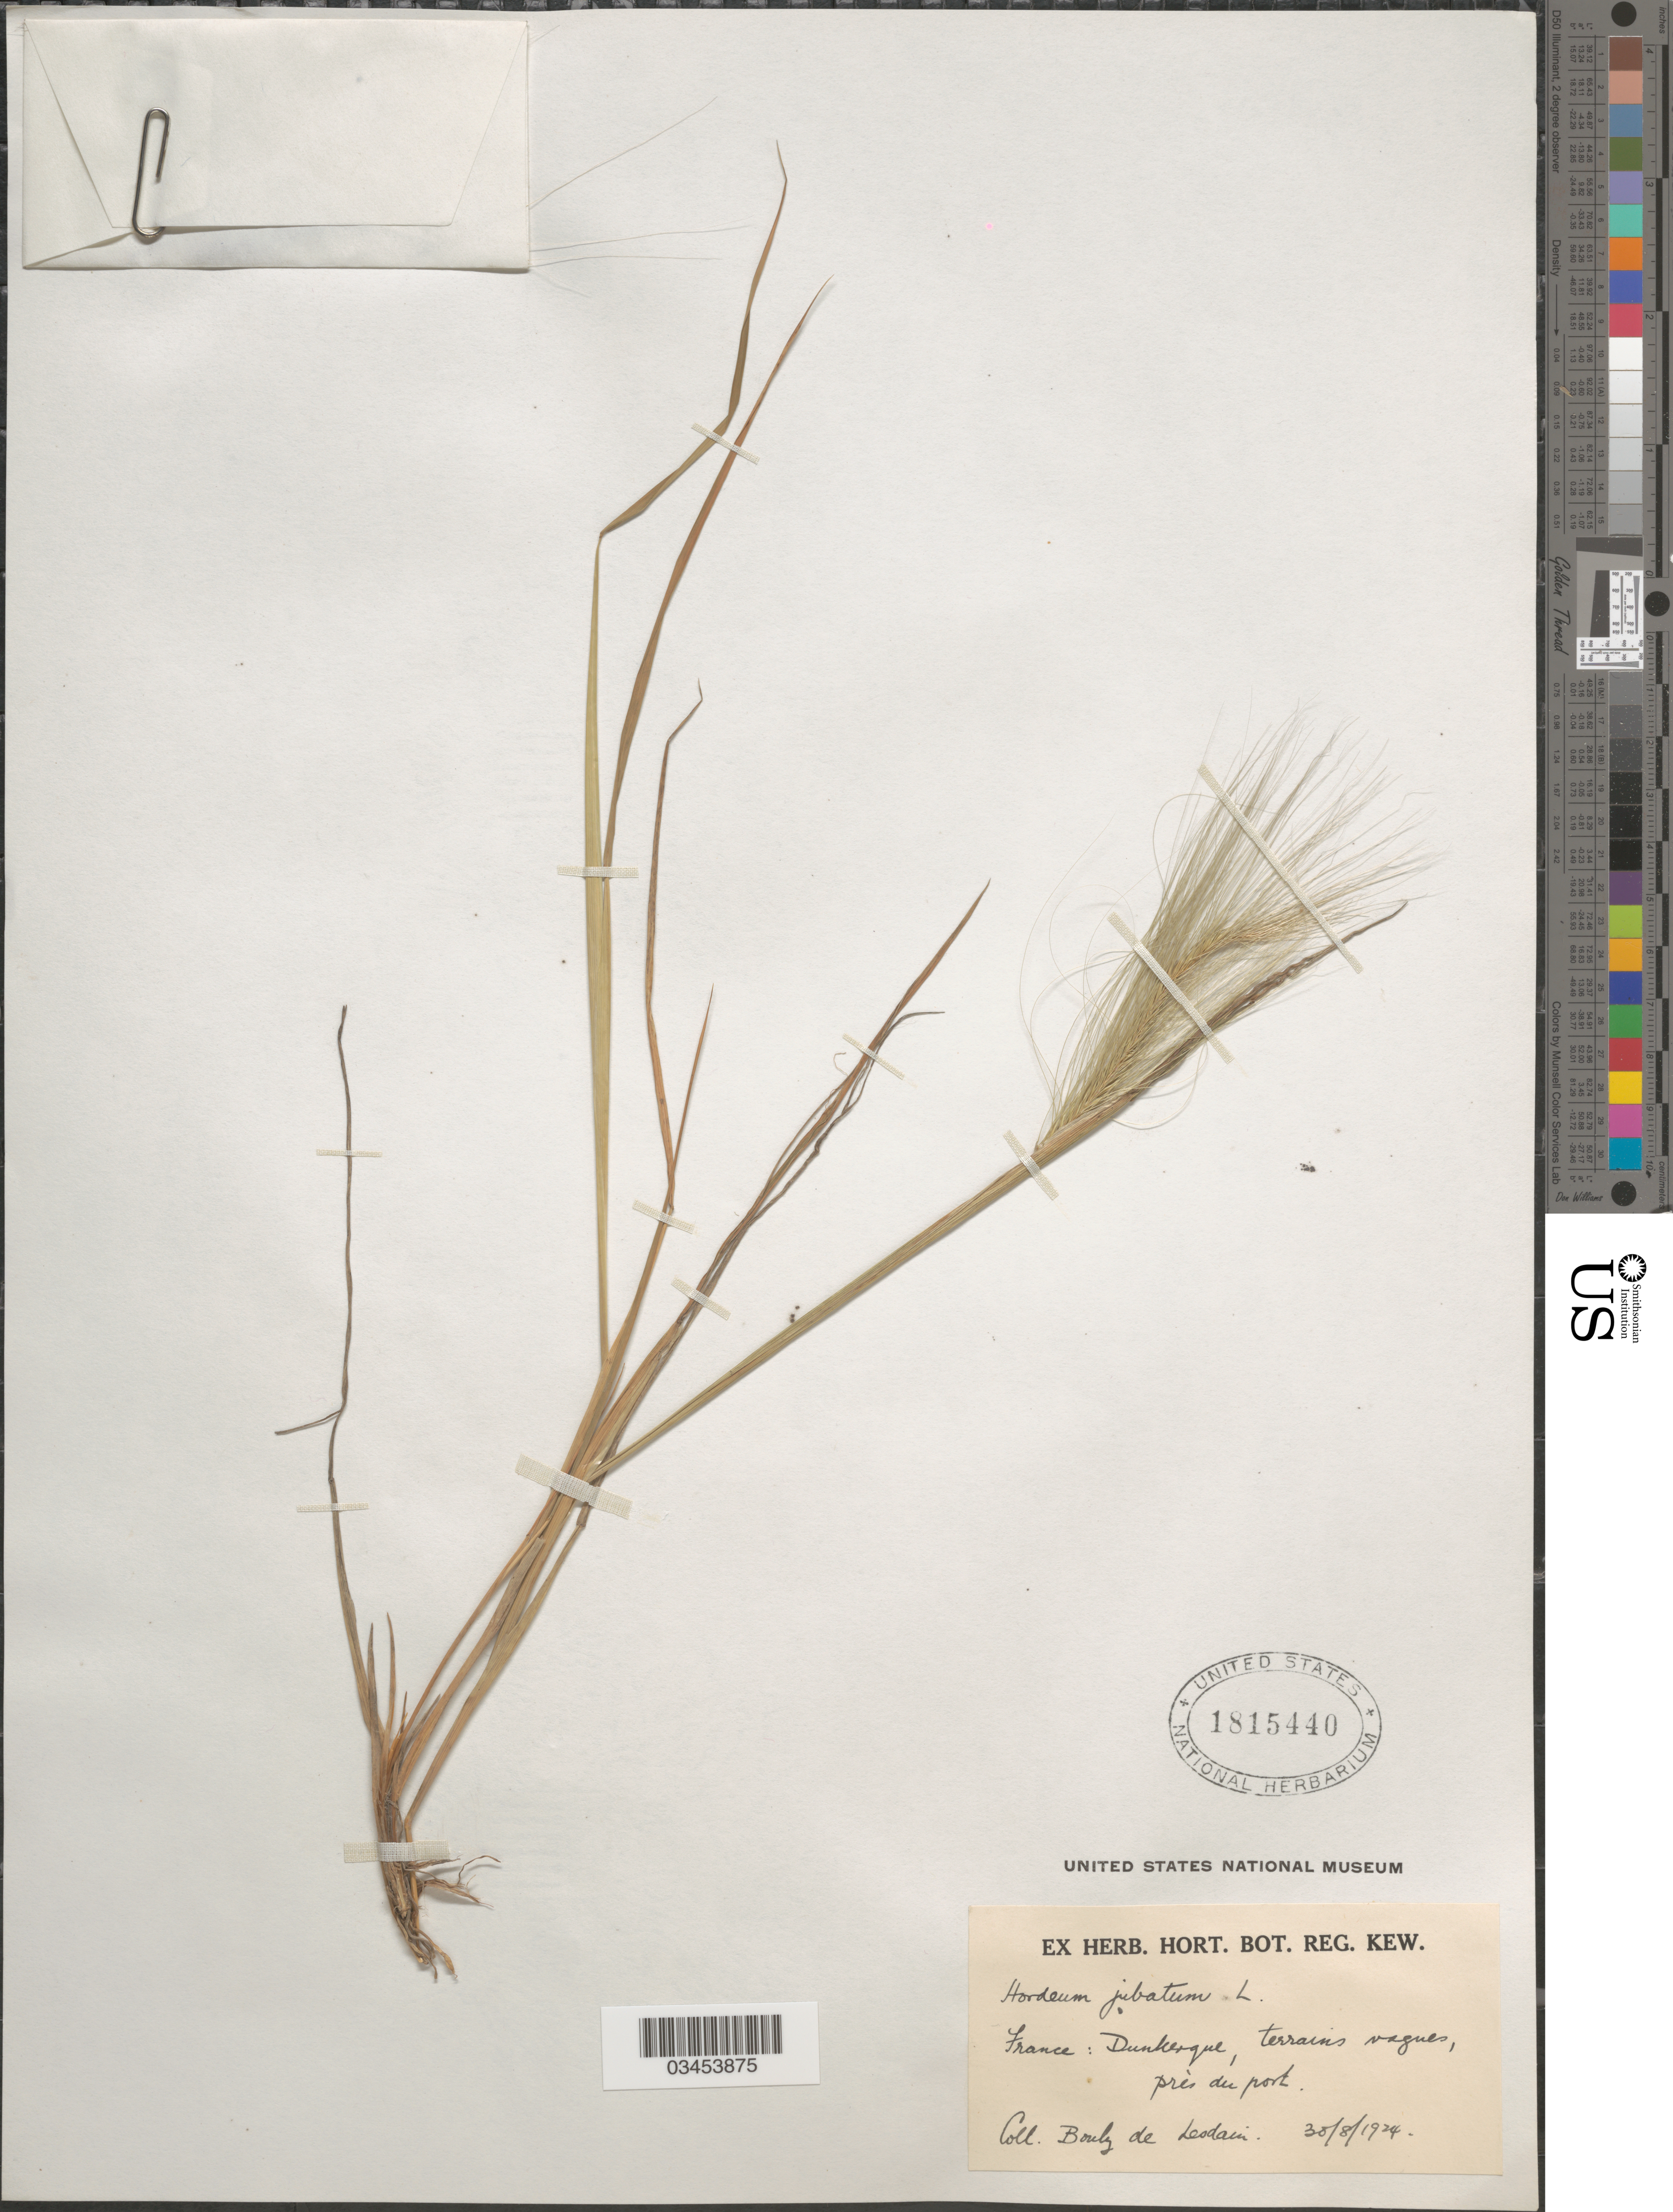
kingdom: Plantae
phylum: Tracheophyta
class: Liliopsida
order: Poales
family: Poaceae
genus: Hordeum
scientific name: Hordeum jubatum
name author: L.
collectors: M. Bouly de Lesdain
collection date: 1924-08-30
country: France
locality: Dunkerque, terrains vagues, près du port.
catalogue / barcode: US 1815440